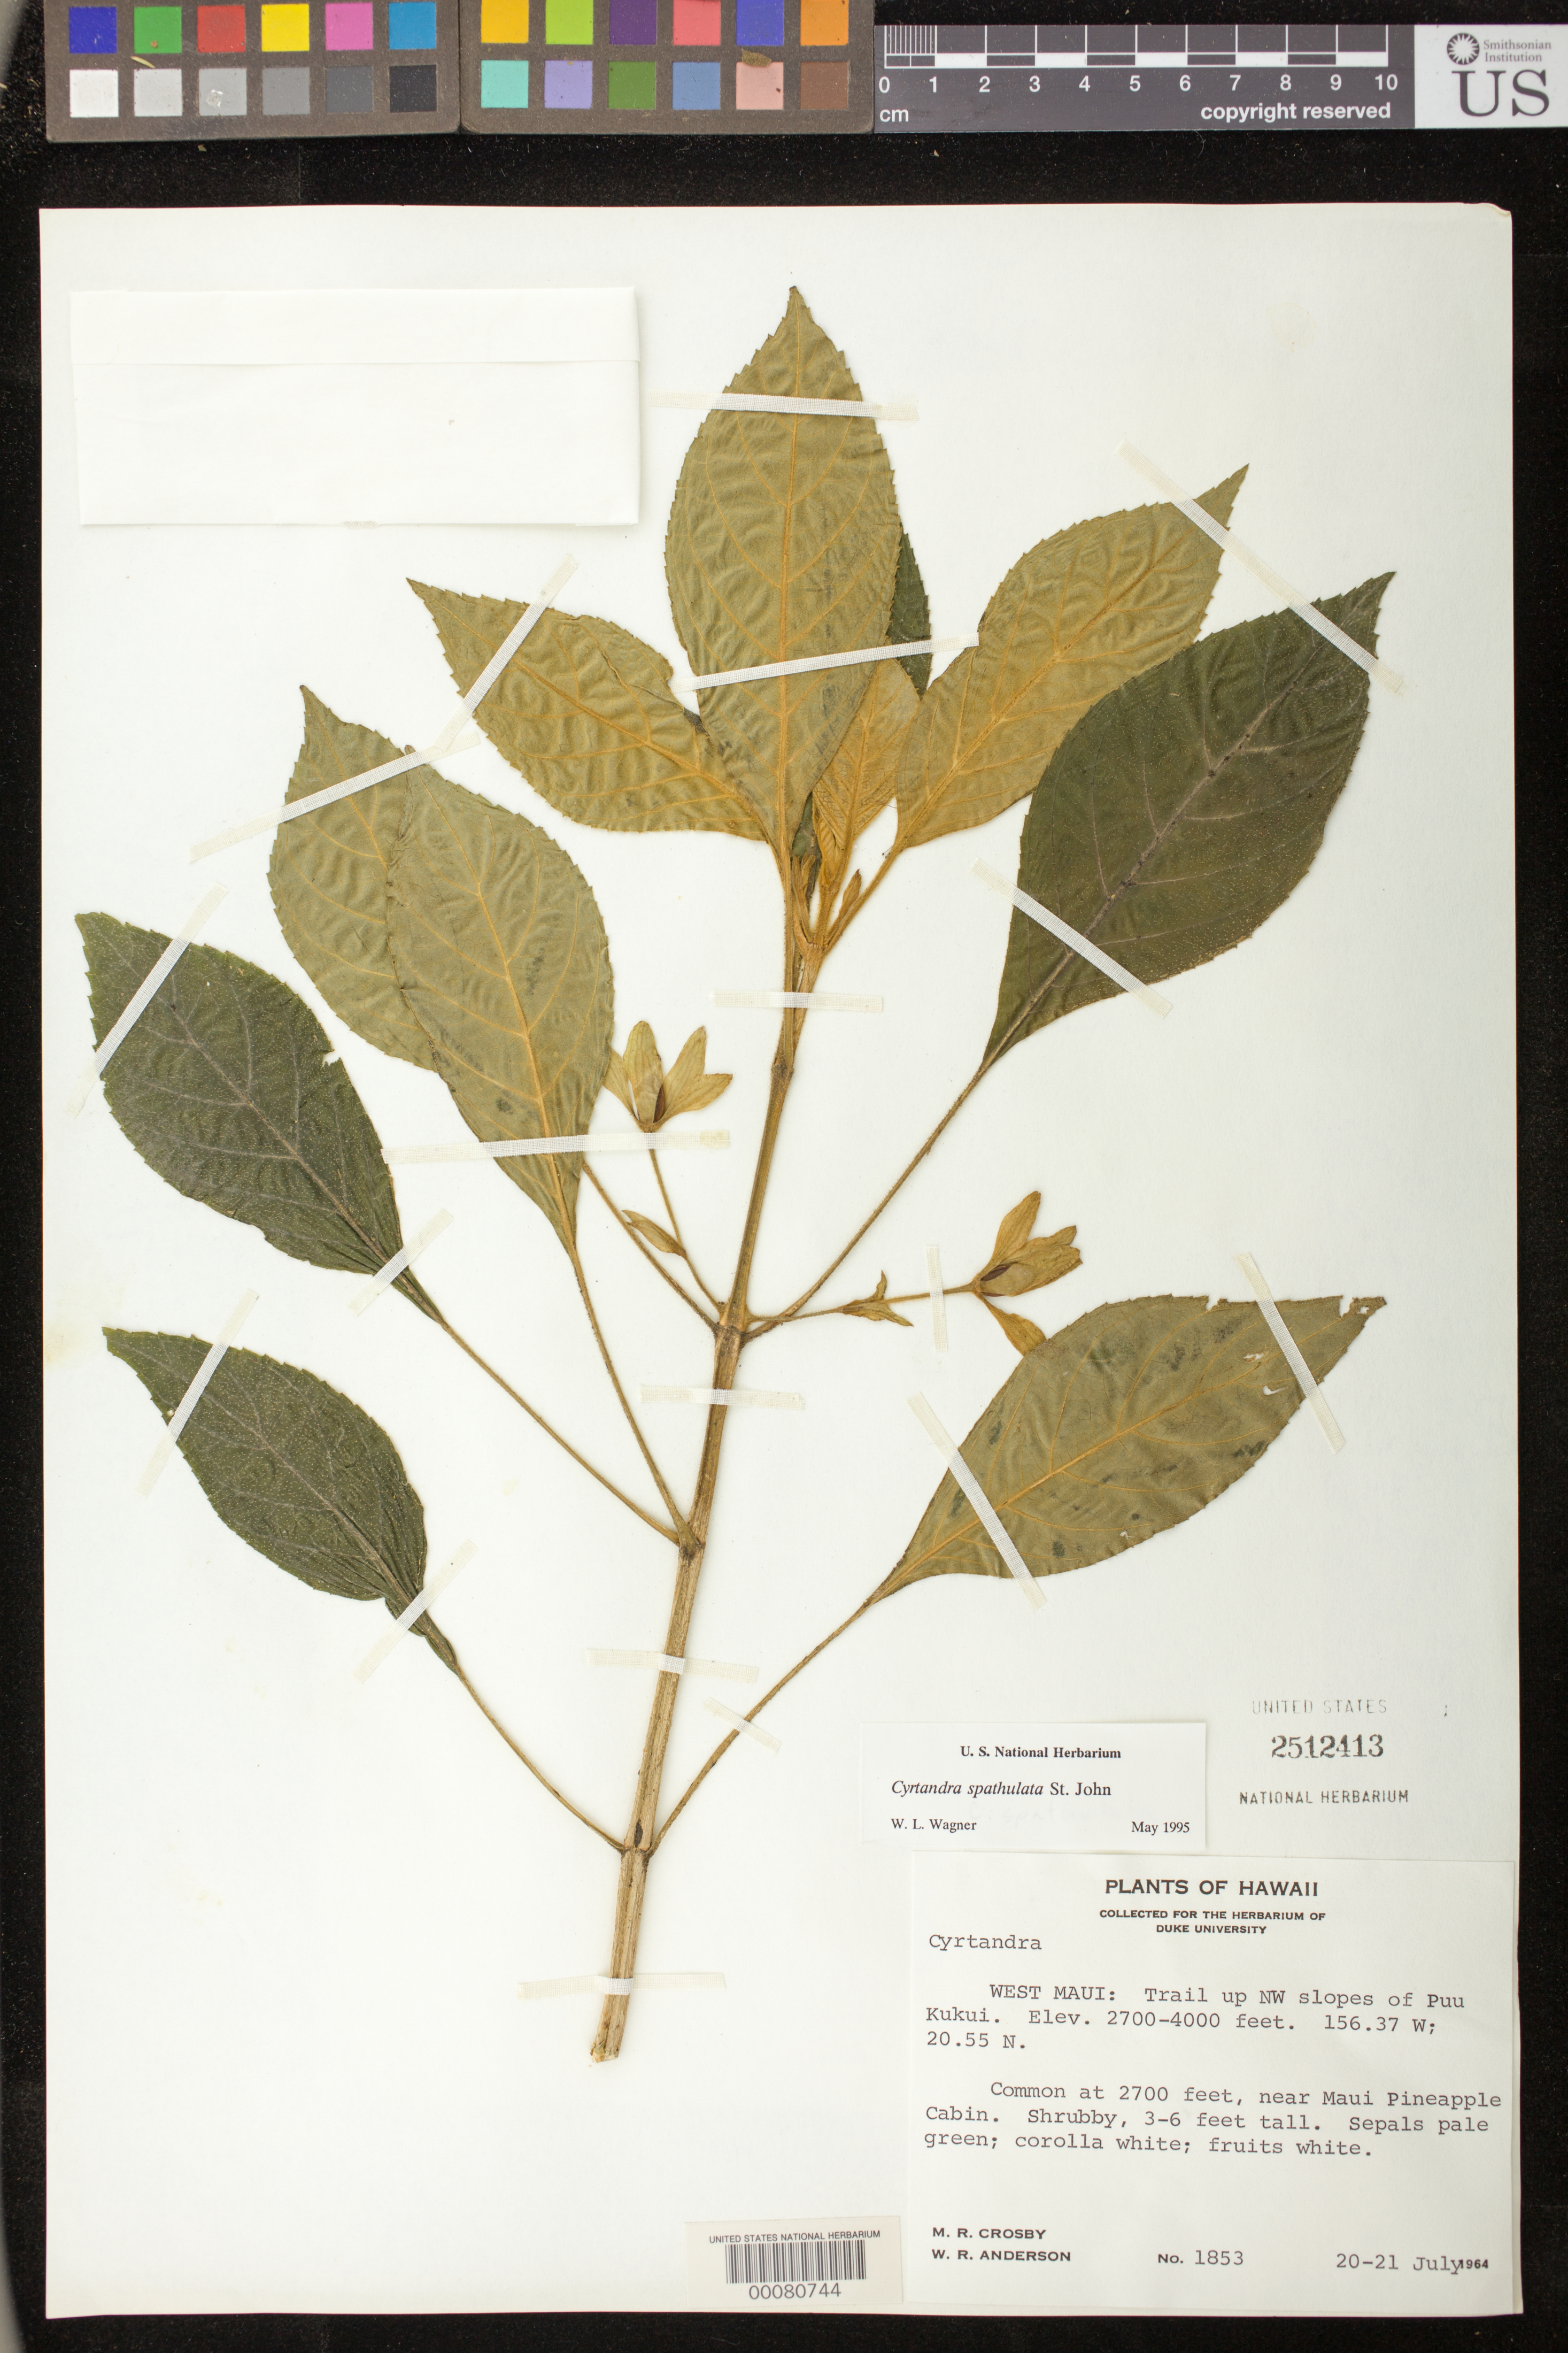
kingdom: Plantae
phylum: Tracheophyta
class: Magnoliopsida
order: Lamiales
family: Gesneriaceae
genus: Cyrtandra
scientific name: Cyrtandra spathulata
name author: H. St. John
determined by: Wagner, W. L., (BOT), Smithsonian Institution - National Museum of Natural History (UNITED STATES)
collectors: M. R. Crosby & W. R. Anderson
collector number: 1853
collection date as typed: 20-21 Jul 1964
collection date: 1964-07-20/1964-07-21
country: United States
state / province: Hawaii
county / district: Maui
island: Maui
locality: West Maui, trail up NW slopes of Puu Kukui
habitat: Common at 2700 ft, near Maui pineapple cabin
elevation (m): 823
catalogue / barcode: US 2512413